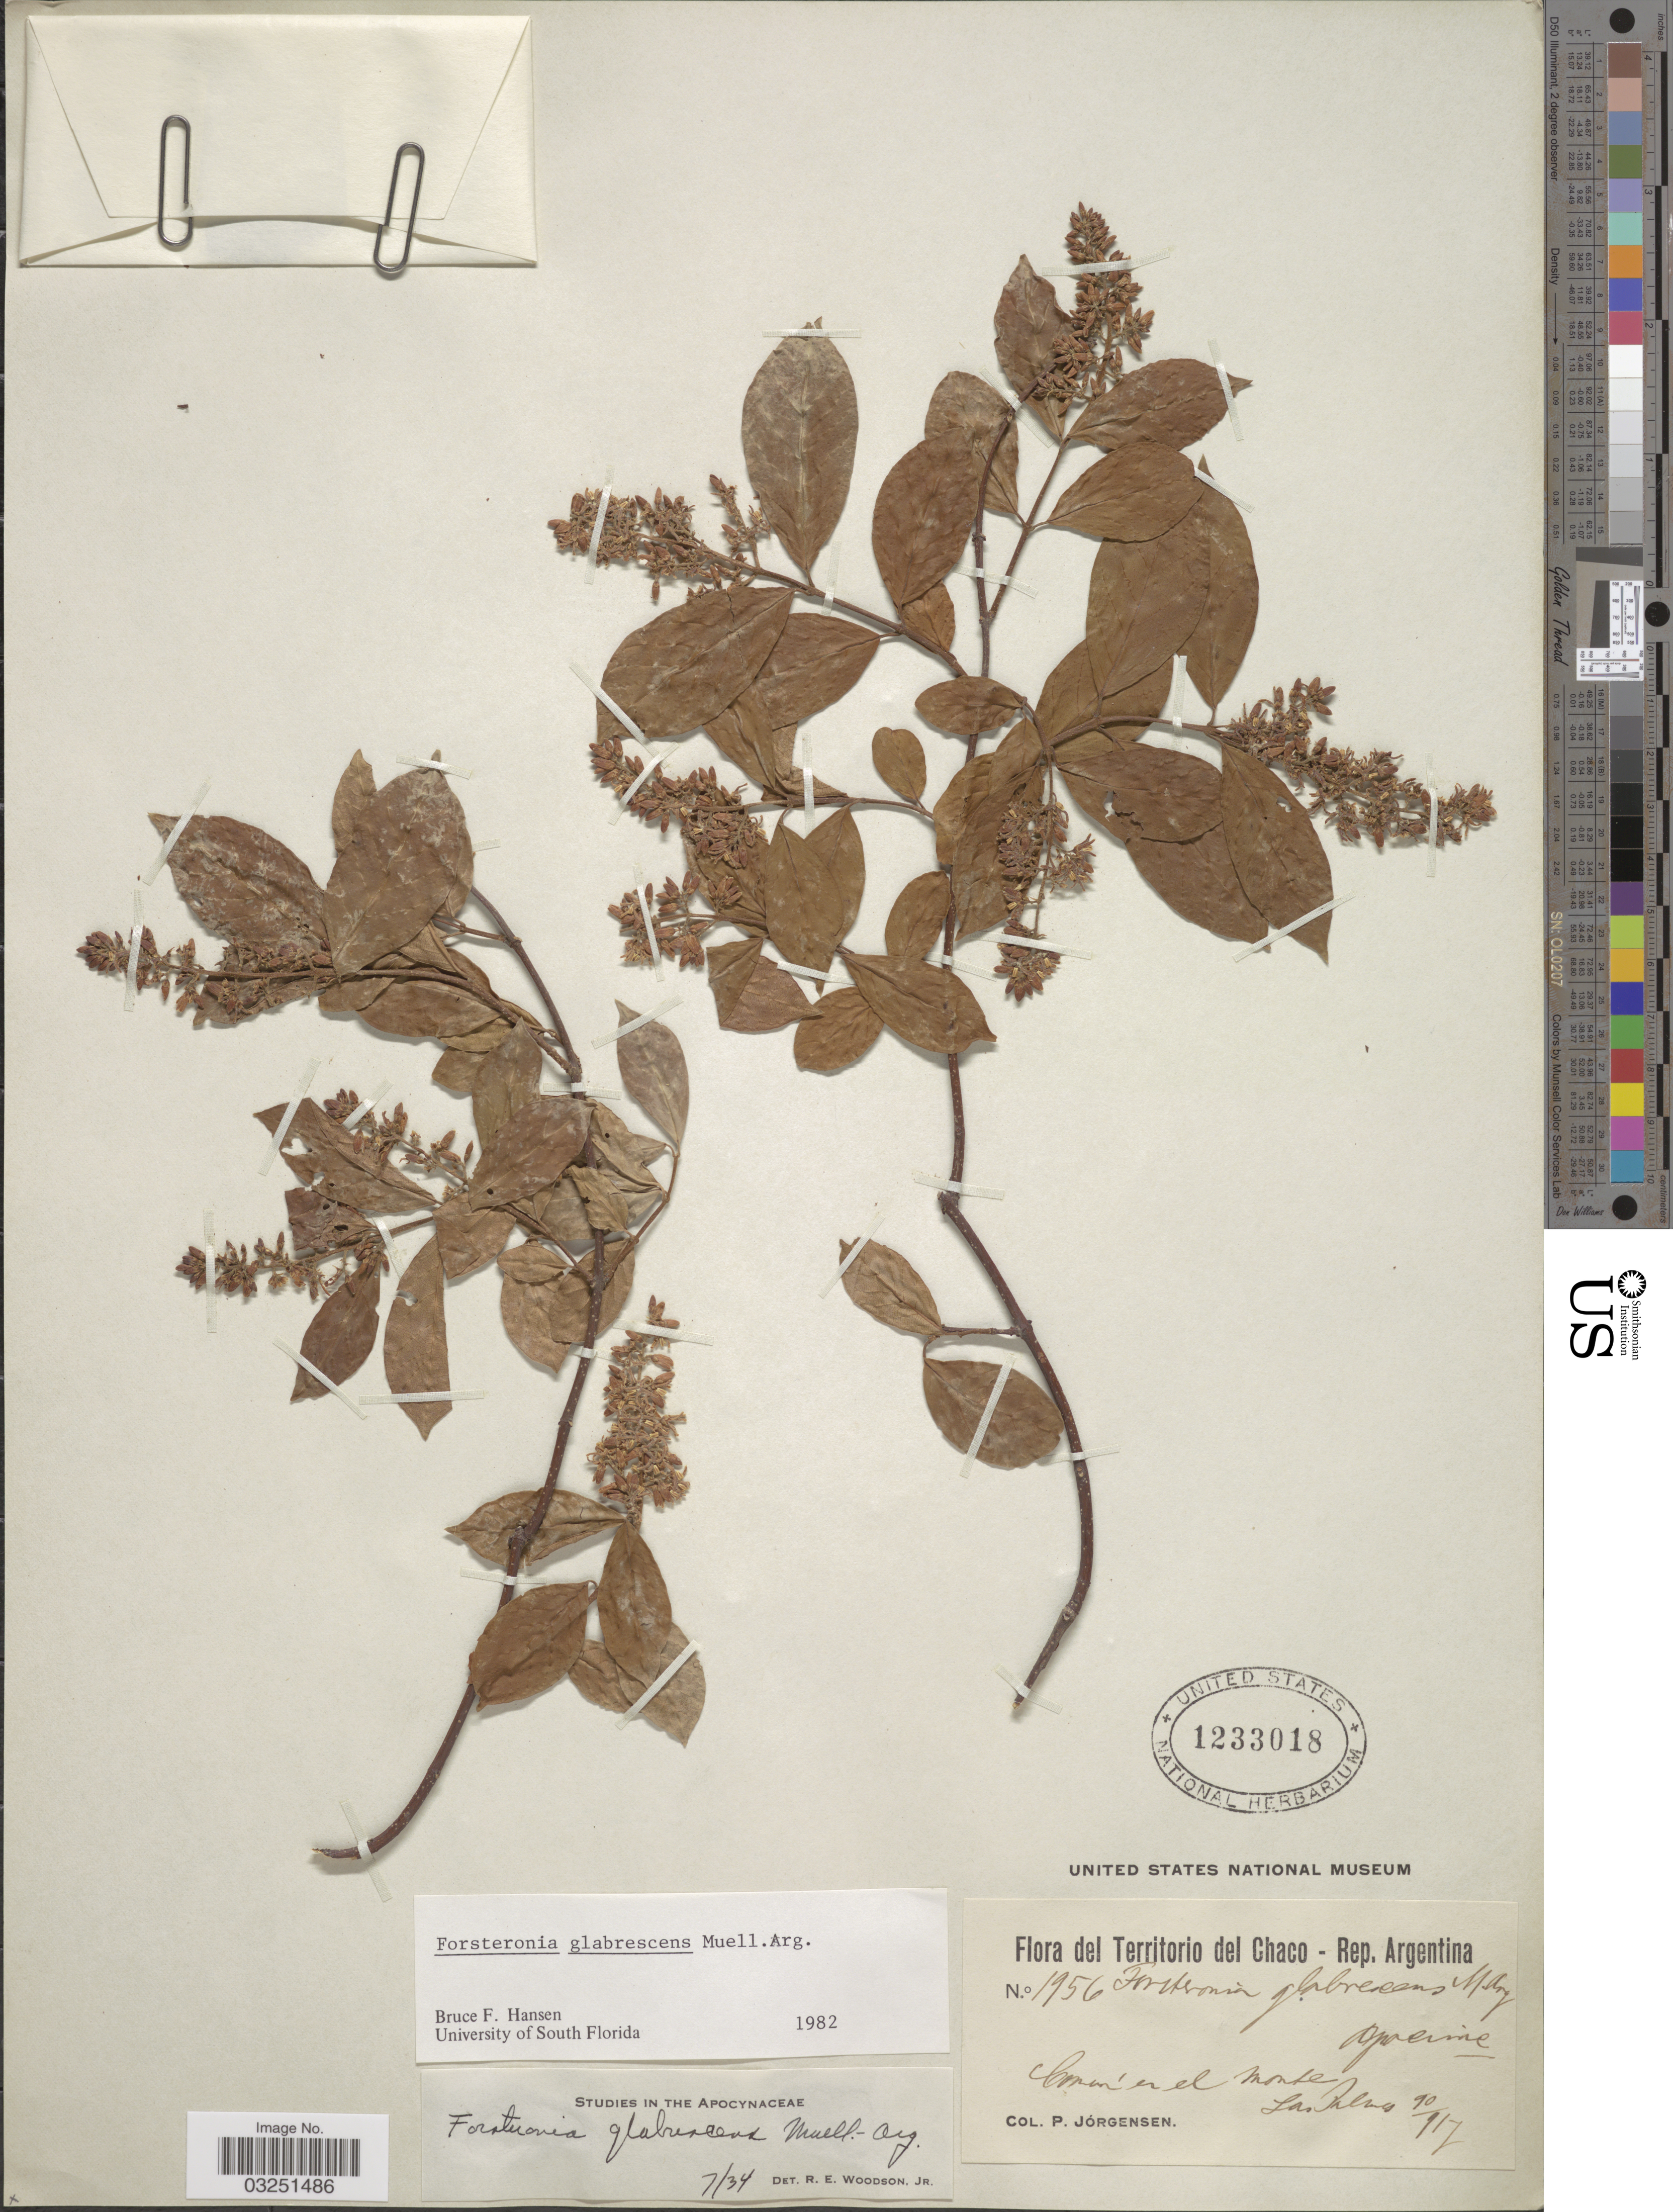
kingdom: Plantae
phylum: Tracheophyta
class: Magnoliopsida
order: Gentianales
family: Apocynaceae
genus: Forsteronia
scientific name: Forsteronia glabrescens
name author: Müll. Arg.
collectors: P. Jörgensen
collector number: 1956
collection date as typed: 90/917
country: Argentina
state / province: Chaco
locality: Territorio del Chaco. Common en el Monte Las Palmas.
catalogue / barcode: US 1233018